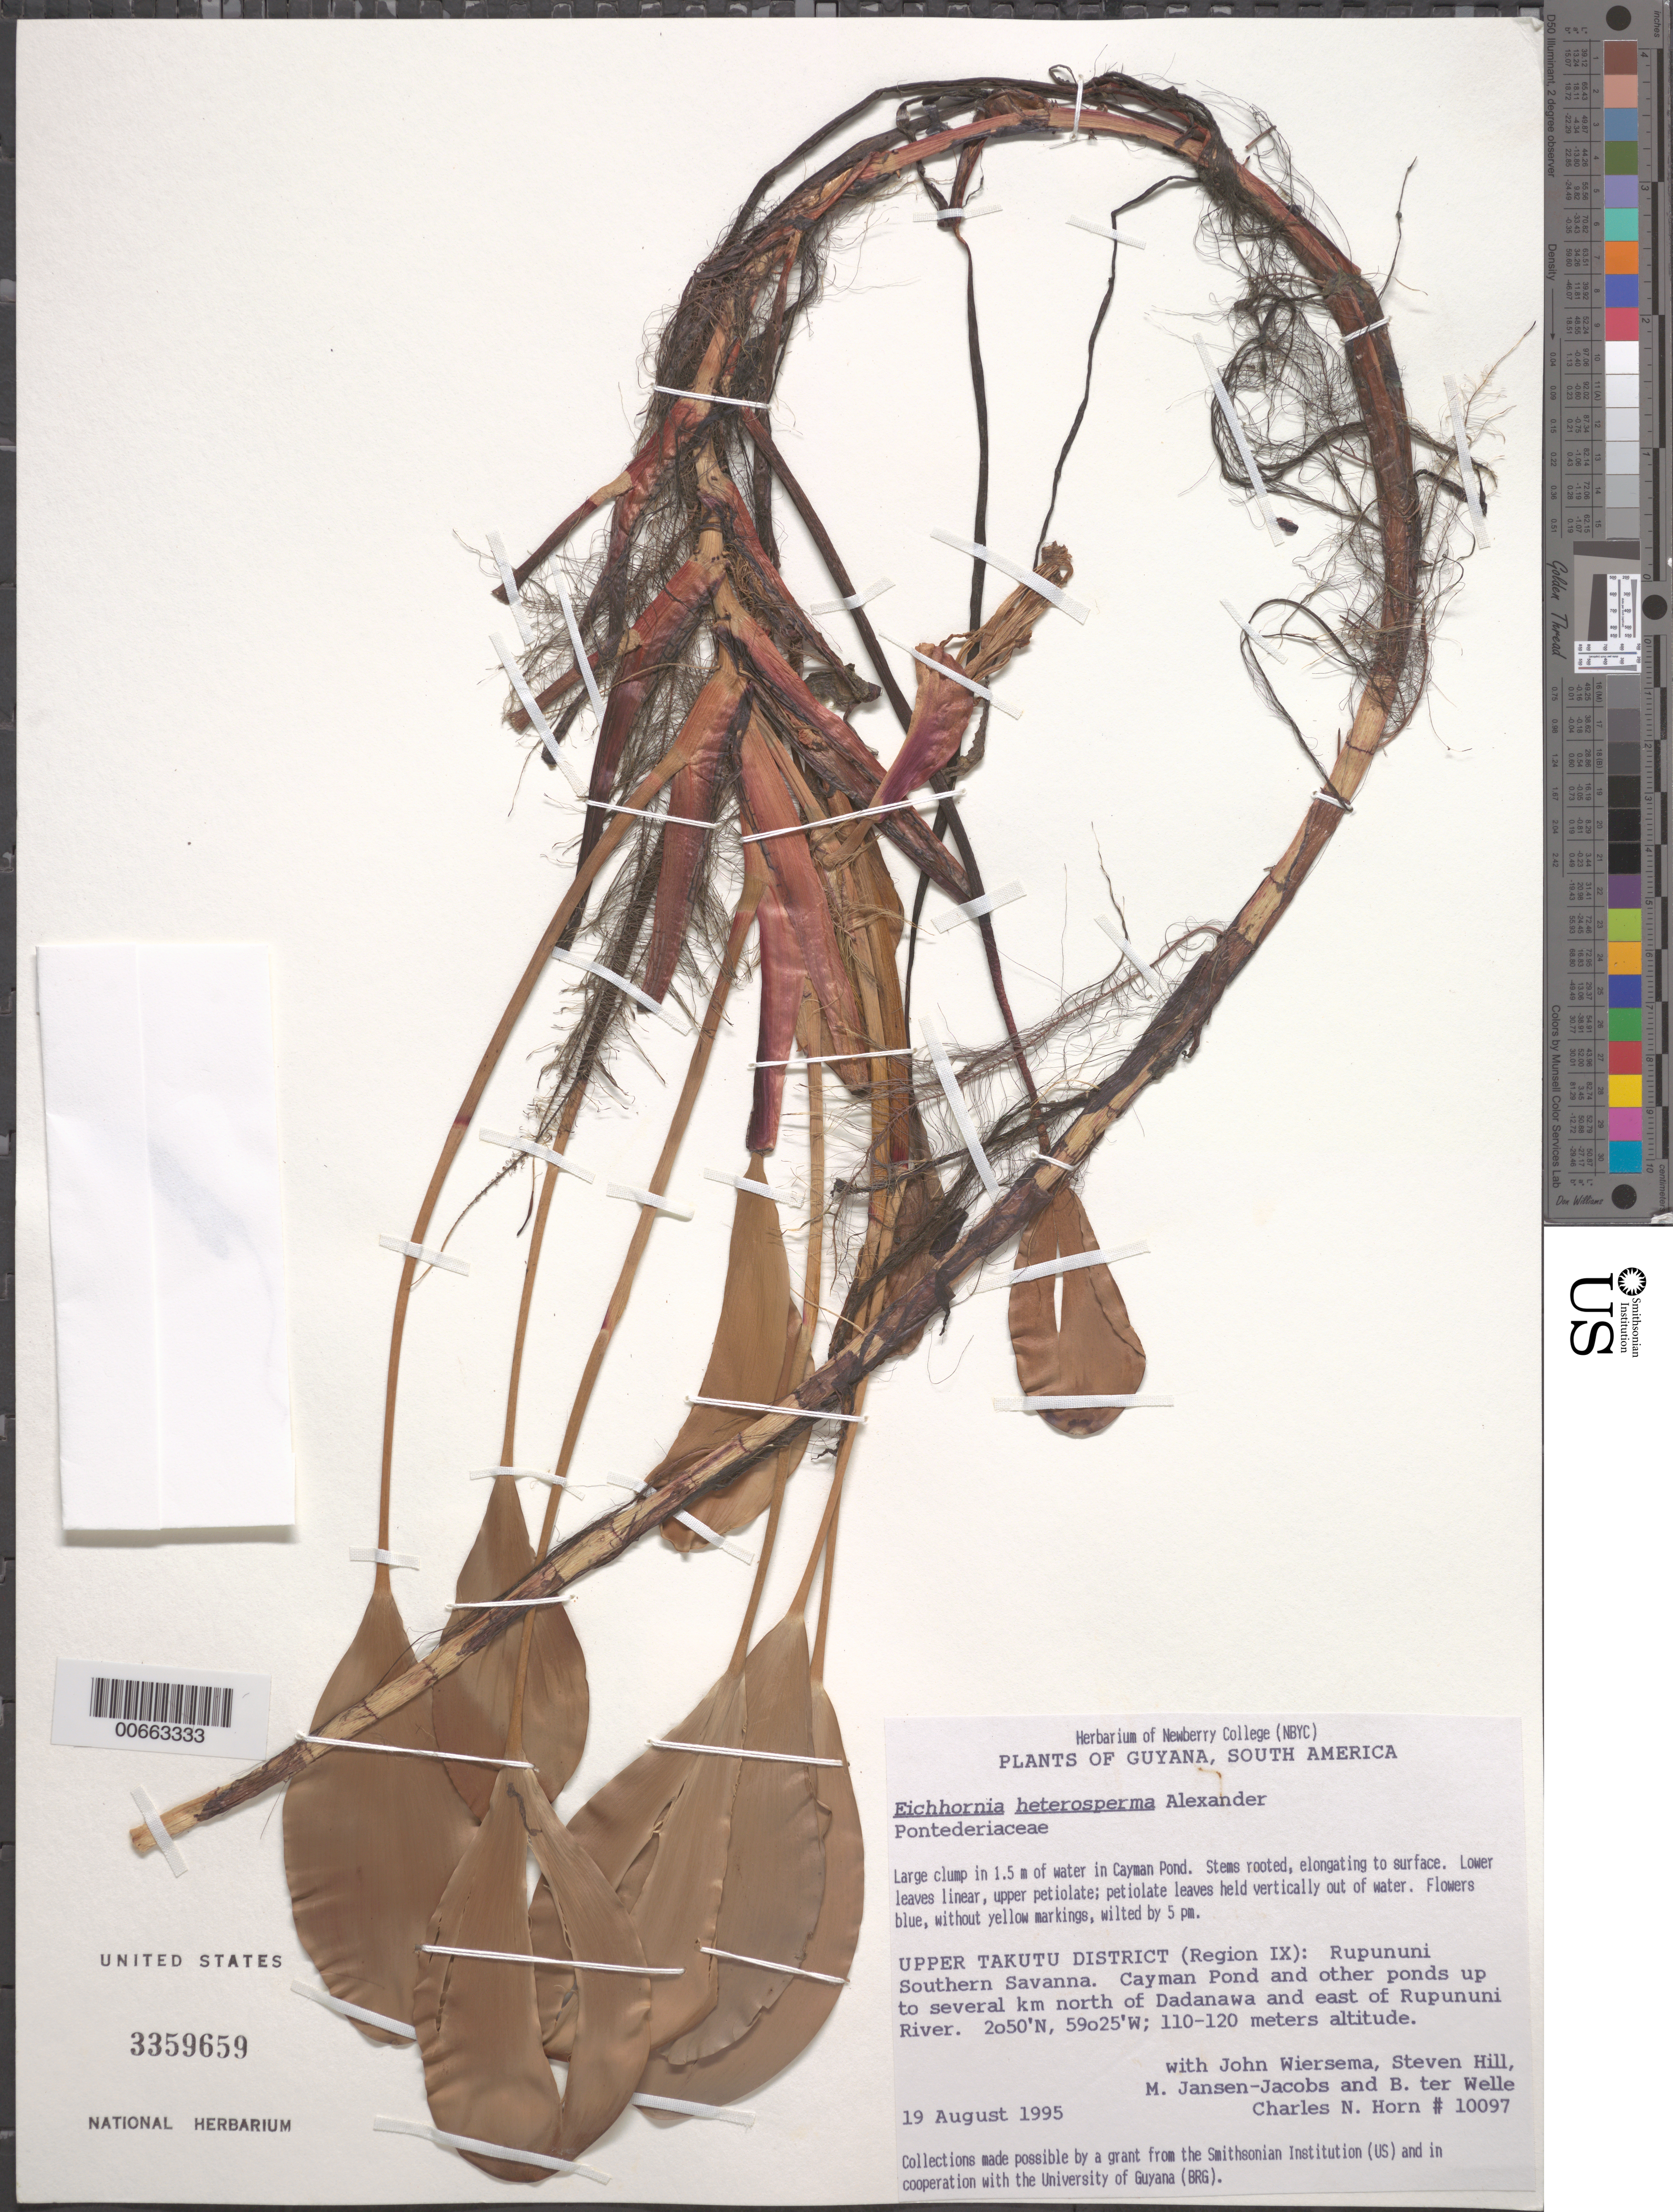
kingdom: Plantae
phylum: Tracheophyta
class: Liliopsida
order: Commelinales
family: Pontederiaceae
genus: Eichhornia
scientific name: Eichhornia heterosperma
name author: Alexander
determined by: Horn, Charles N.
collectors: C. N. Horn, J. H. Wiersema, S. Hill, Kimp, F. M. G. J. (Determiner), Jansen-Jacobs, M. J., (U), Nationaal Herbarium Nederland, Utrecht University branch (Determiner) & B. Welle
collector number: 10097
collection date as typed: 19-Aug-95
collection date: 1995-08-19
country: Guyana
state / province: U. Takutu-U. Essequibo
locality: Rupununi Southern Savanna, Cayman Pond and other ponds up to several km north of Dadanawa and east of Rupununi River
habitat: In 1.5 m water in Cayman pond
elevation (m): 110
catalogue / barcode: US 3359659